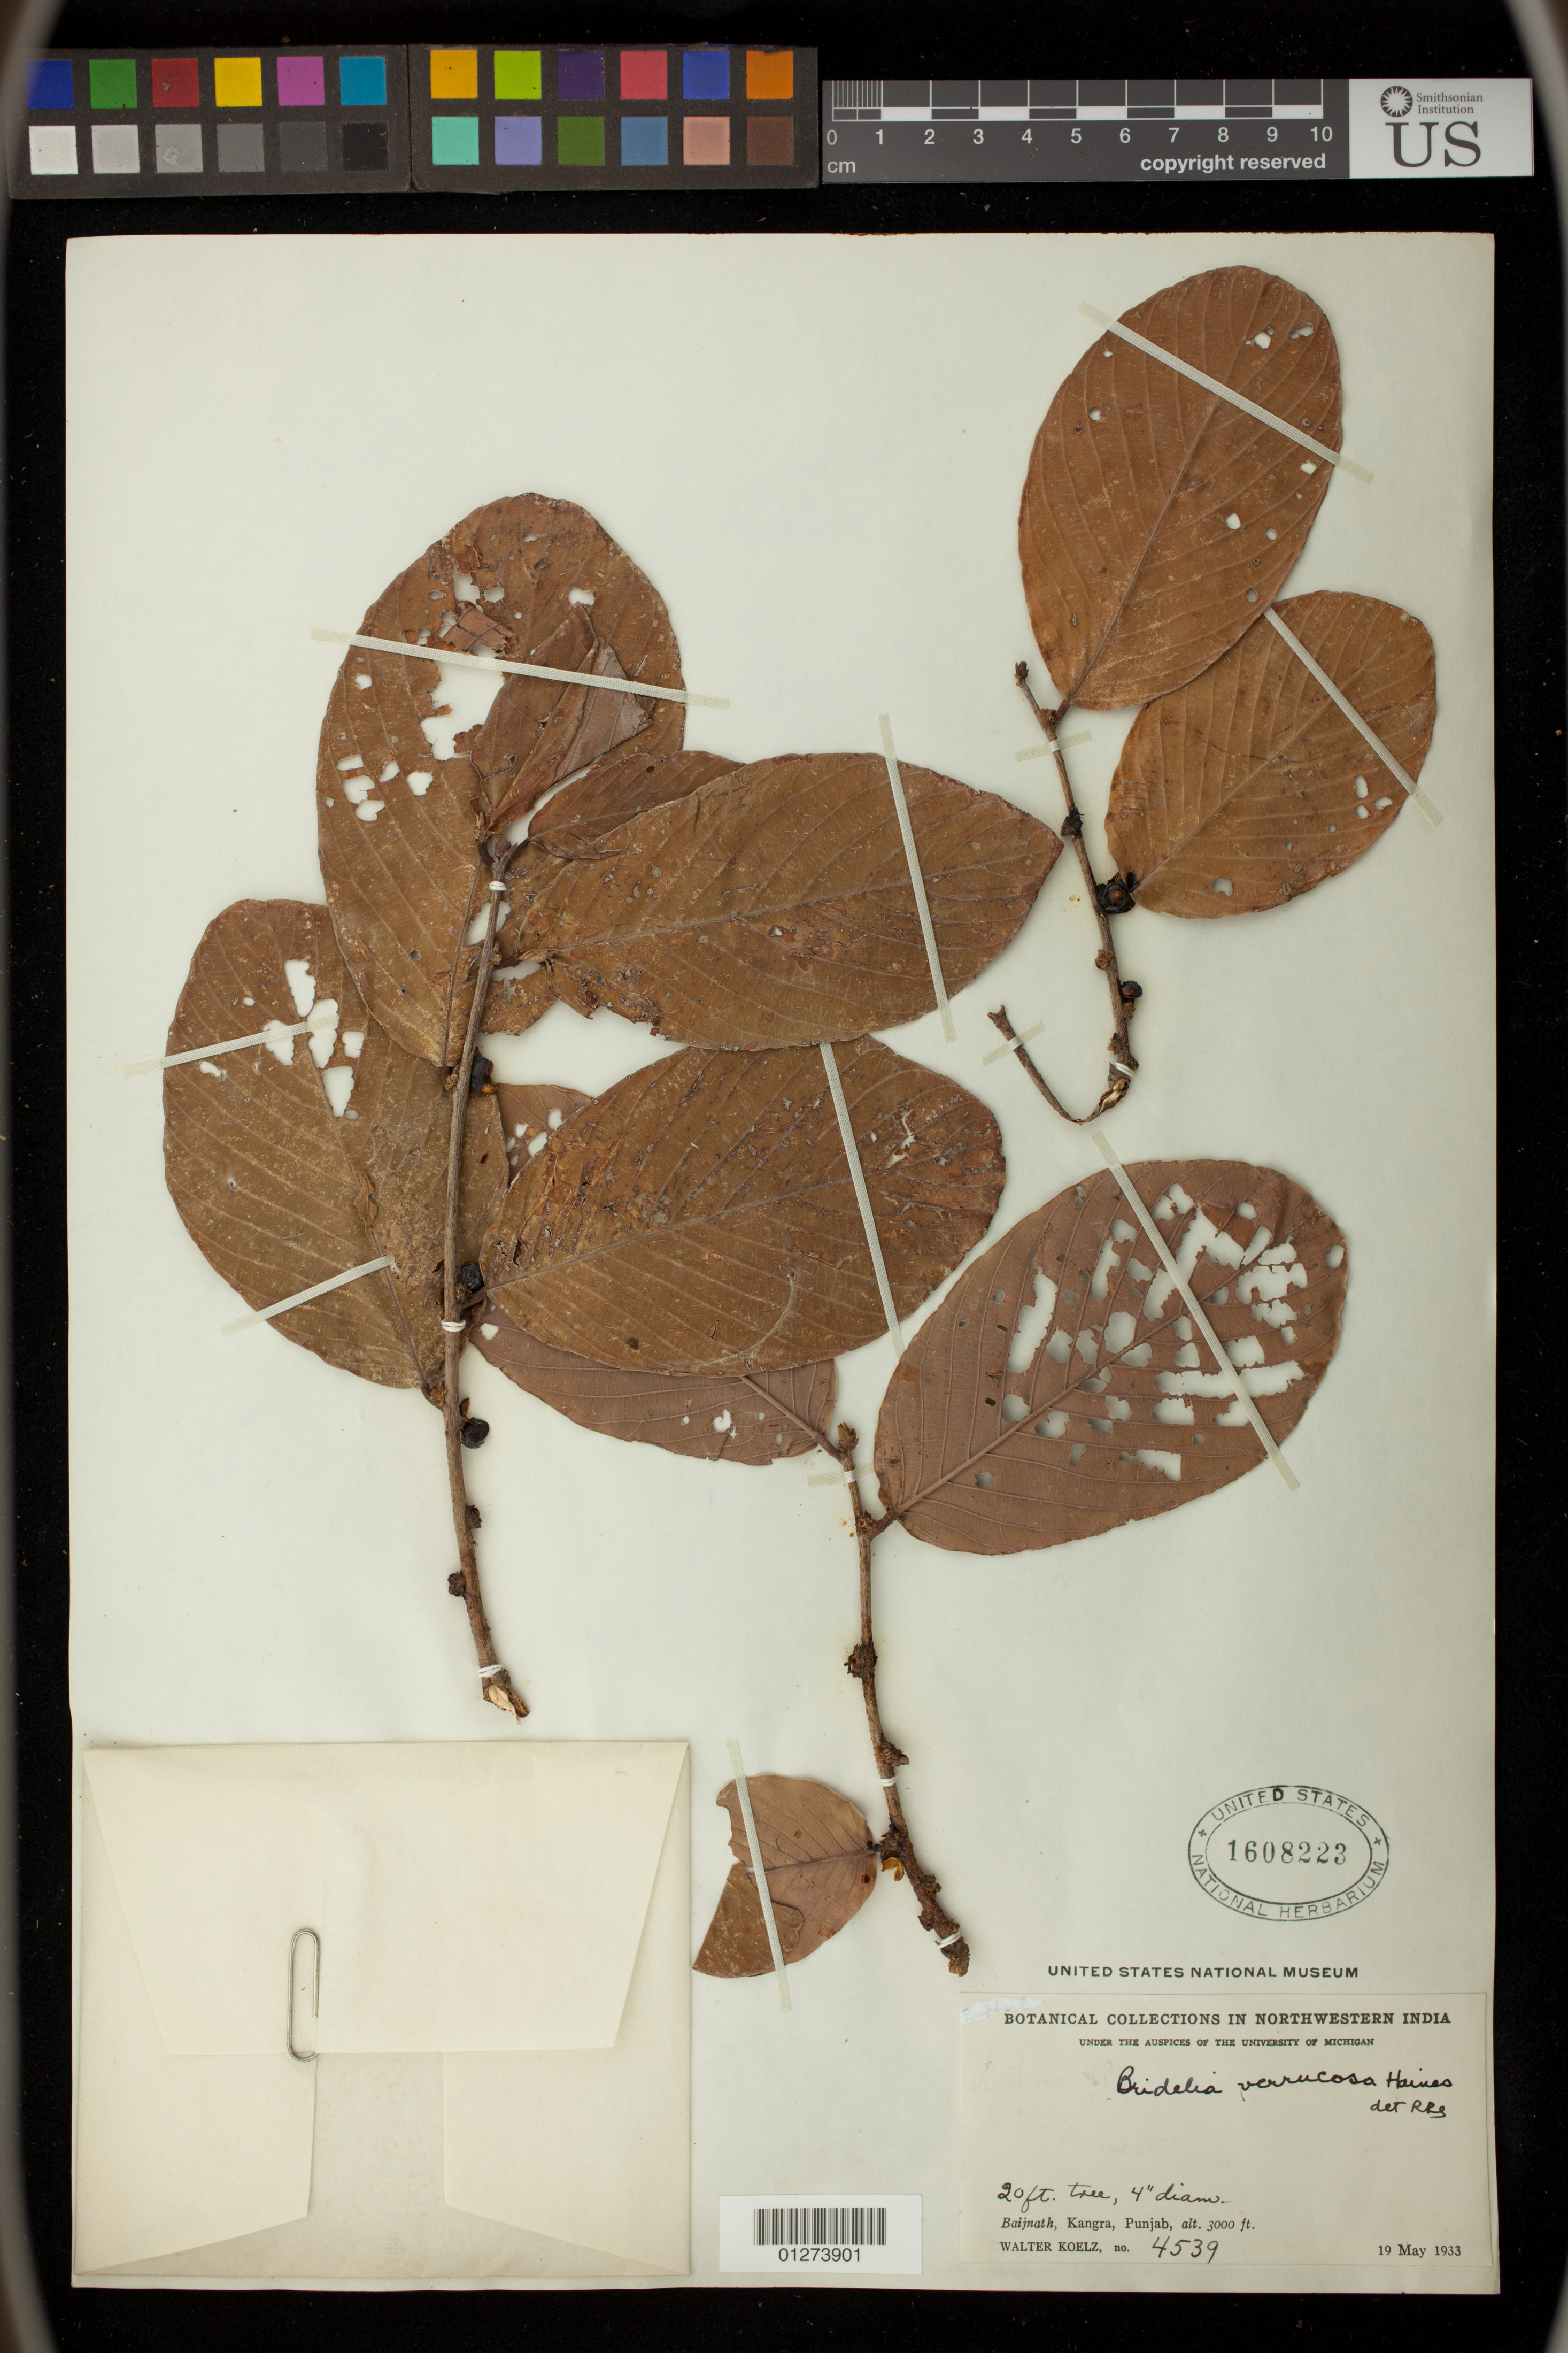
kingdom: Plantae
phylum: Tracheophyta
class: Magnoliopsida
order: Malpighiales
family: Phyllanthaceae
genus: Bridelia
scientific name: Bridelia verrucosa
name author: Haines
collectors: W. N. Koelz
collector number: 4539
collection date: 1933-05-19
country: India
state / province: Himachal Pradesh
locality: Baijnath, Kangra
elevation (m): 914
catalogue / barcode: US 1608223